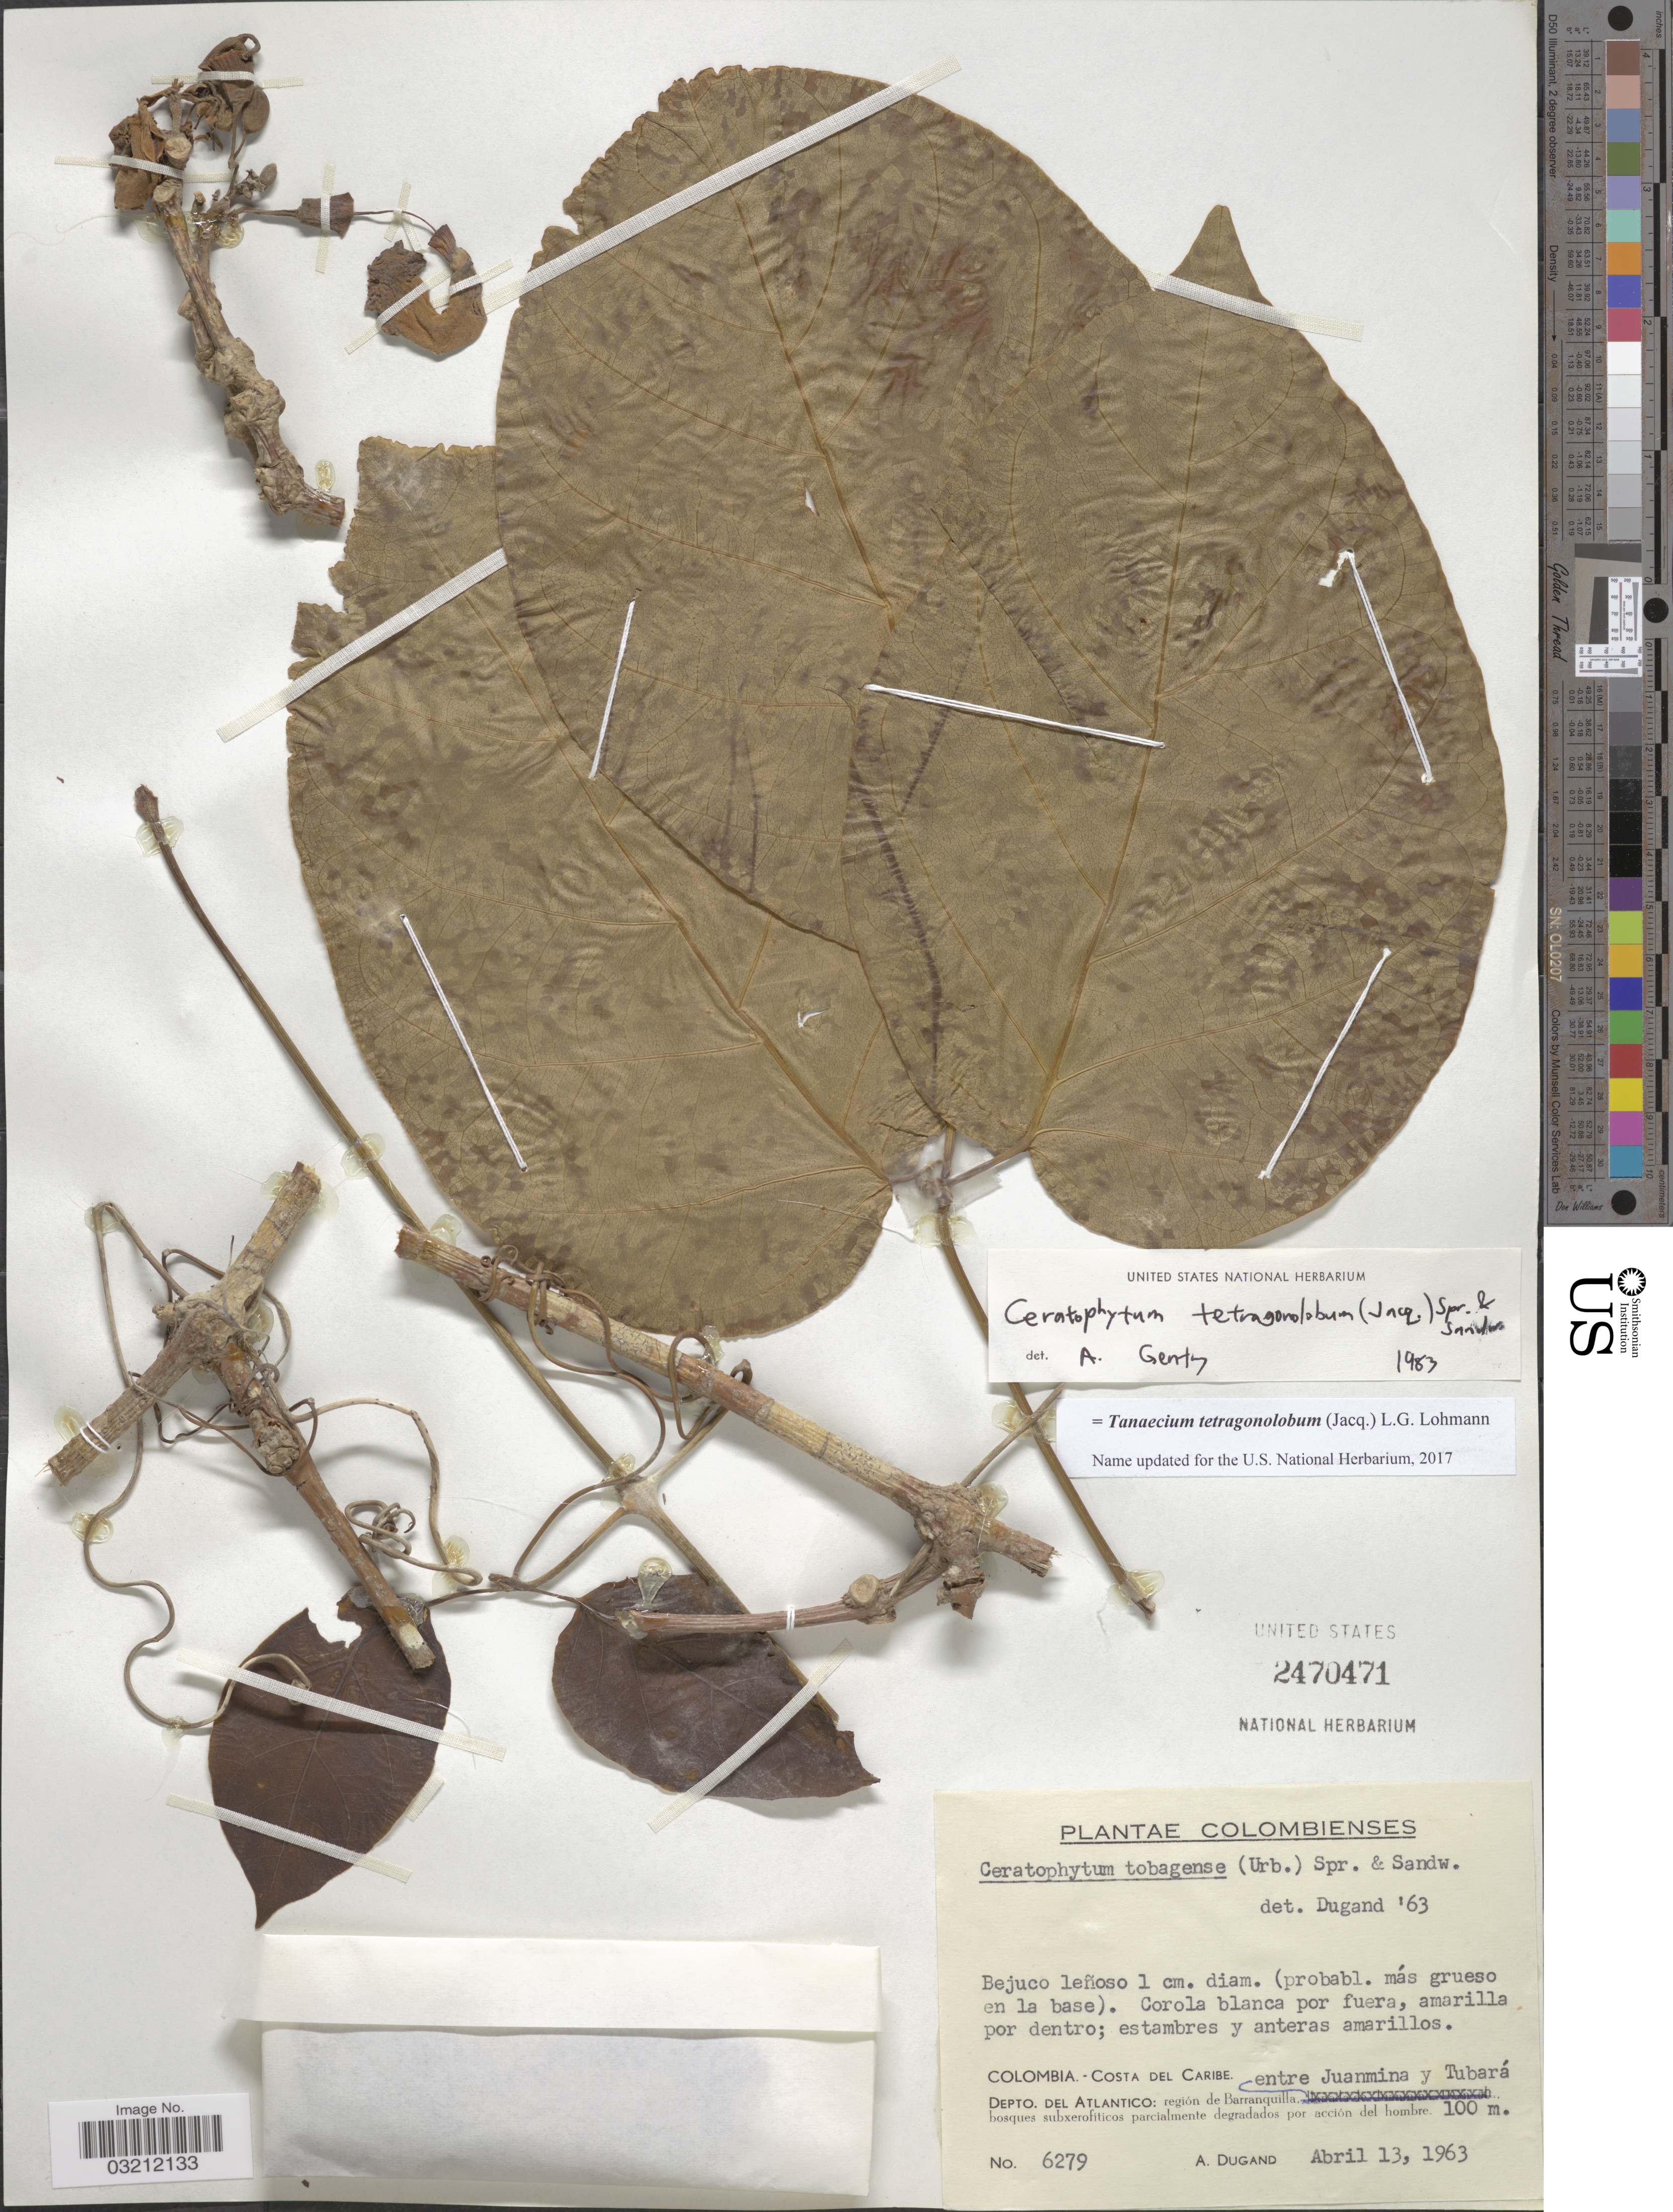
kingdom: Plantae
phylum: Tracheophyta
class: Magnoliopsida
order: Lamiales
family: Bignoniaceae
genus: Tanaecium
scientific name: Tanaecium tetragonolobum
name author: (Jacq.) L.G. Lohmann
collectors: A. Dugand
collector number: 6279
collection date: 1963-04-13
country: Colombia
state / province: Atlántico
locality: Costa del Caribe. Depto. del Atlantico: región de Barranquilla. entre Juanmina y Tubará.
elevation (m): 100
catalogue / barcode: US 2470471